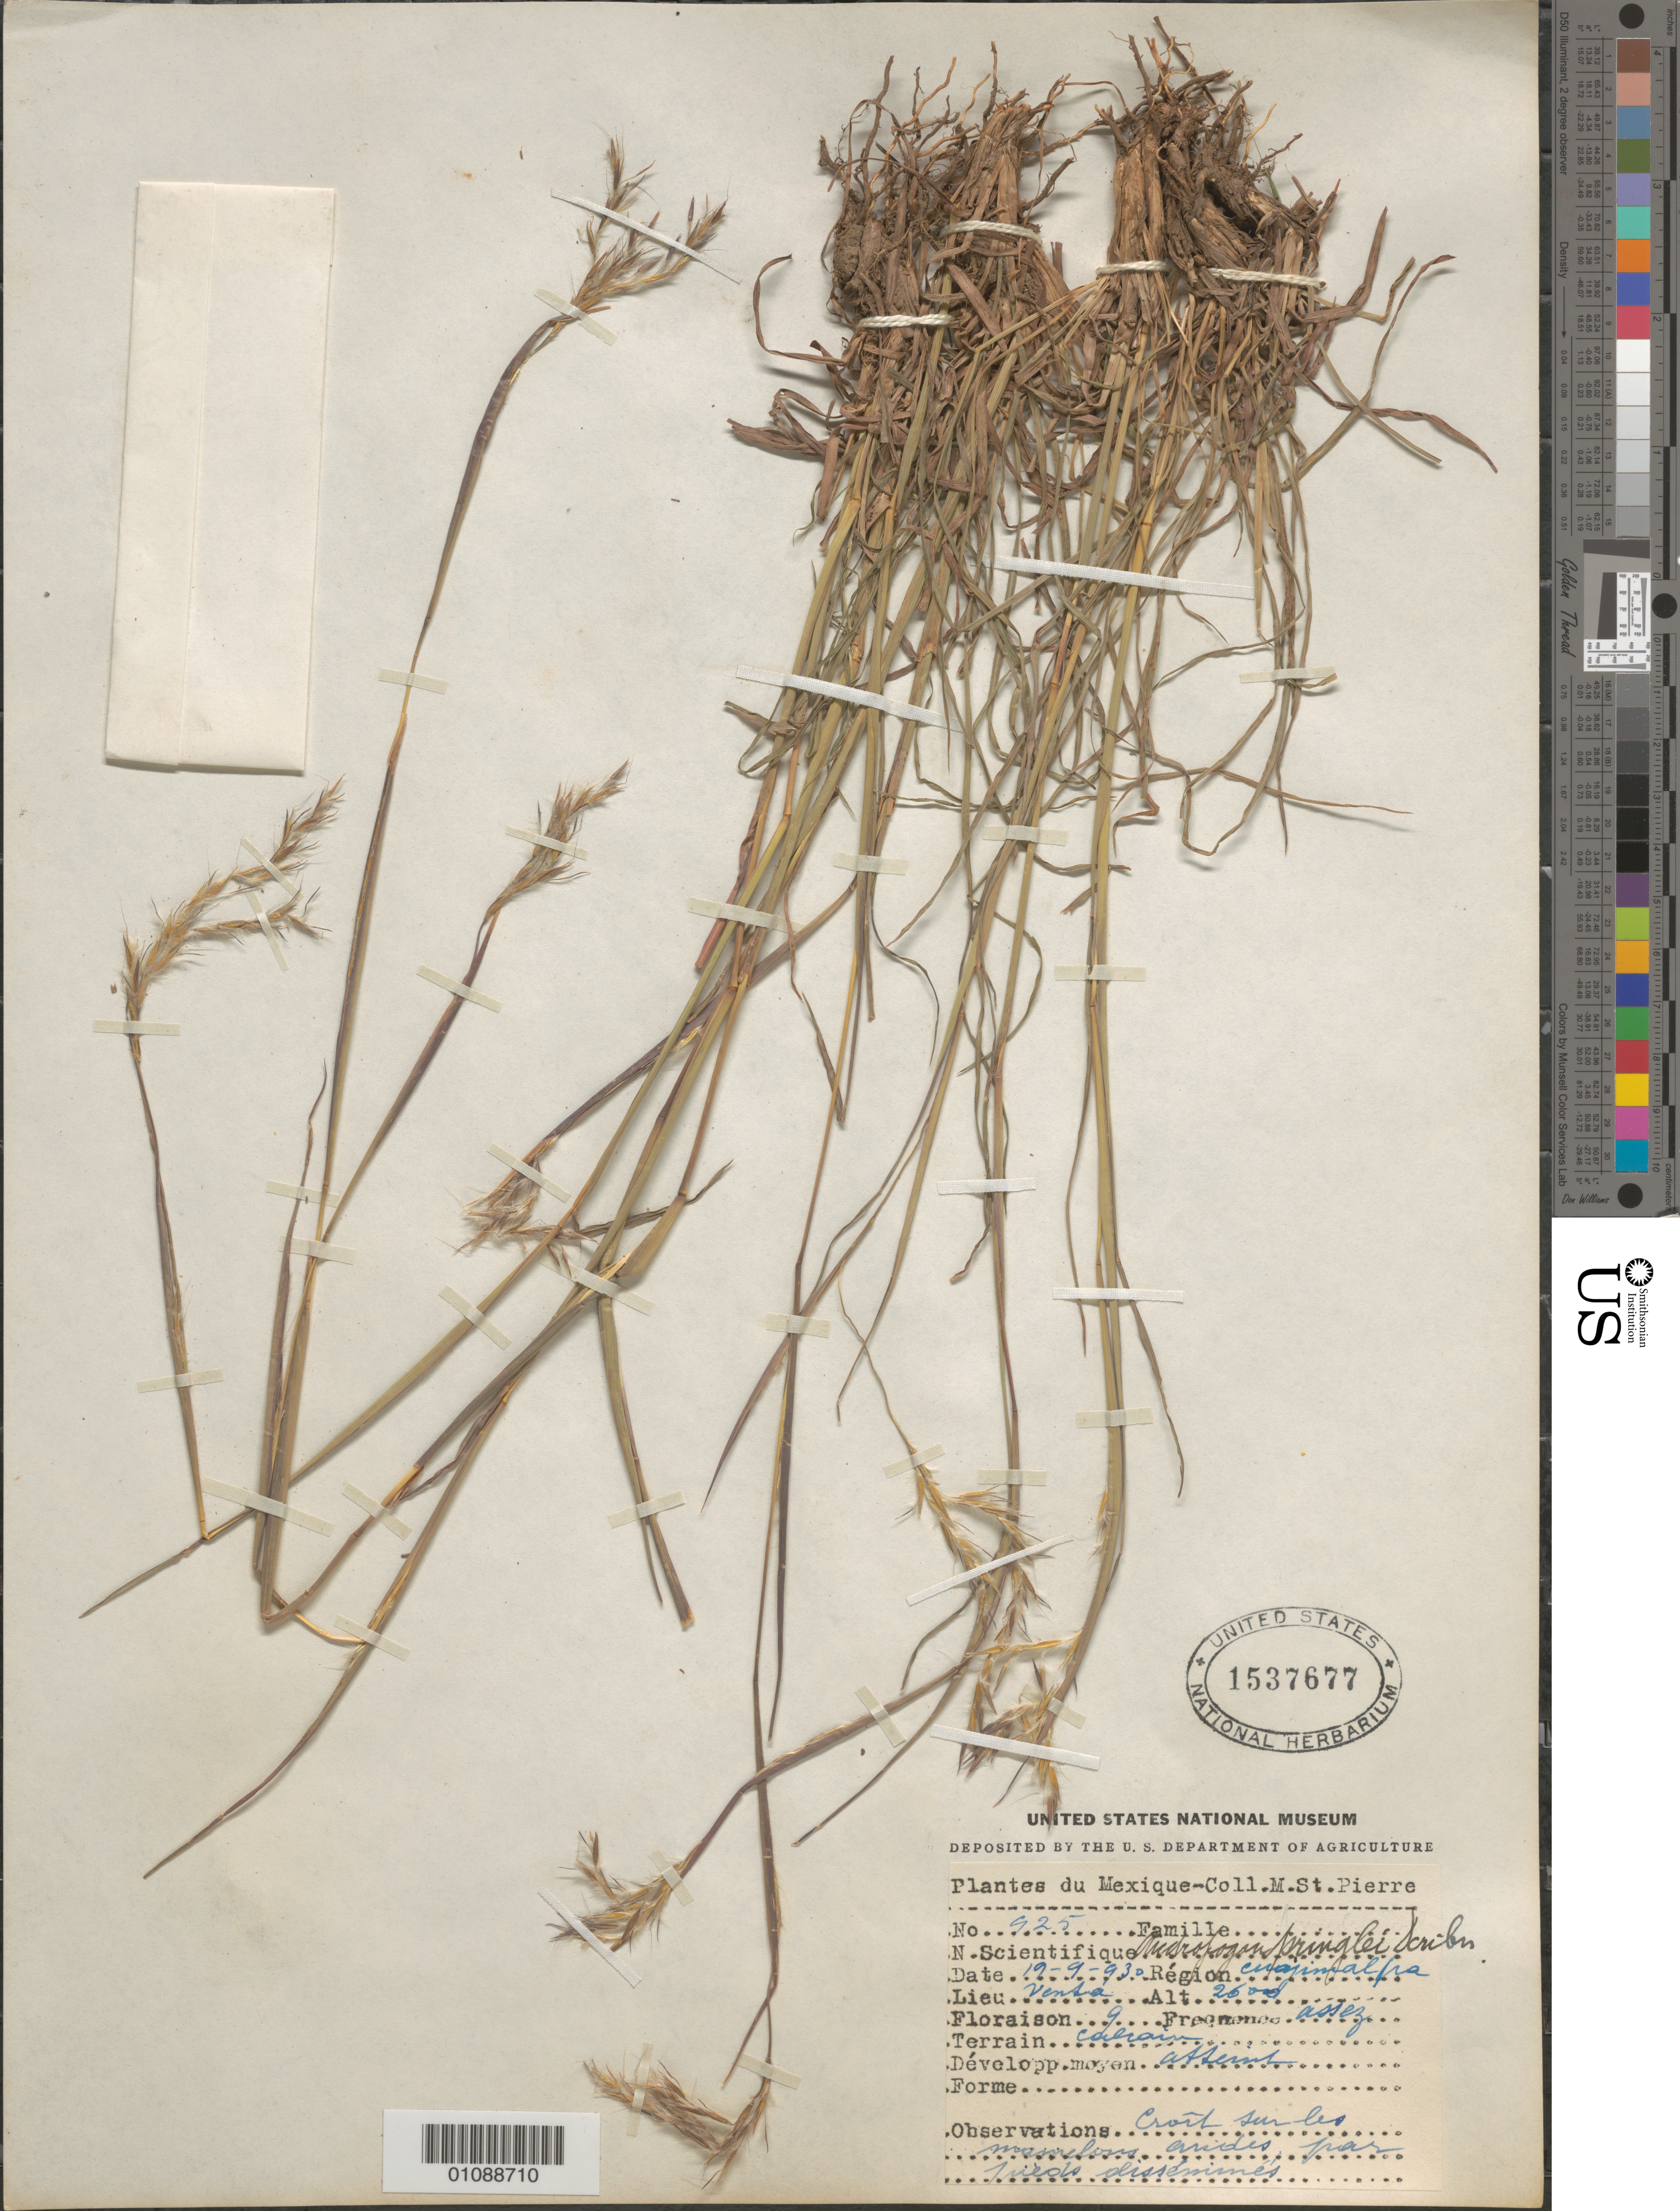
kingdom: Plantae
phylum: Tracheophyta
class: Liliopsida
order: Poales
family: Poaceae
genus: Andropogon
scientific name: Andropogon pringlei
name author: Scribn. & Merr.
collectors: M. Saint-Pierre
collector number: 925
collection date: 1930-09-19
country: Mexico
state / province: Distrito Federal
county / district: Cuajimalpa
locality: Venta, Cuajimalpa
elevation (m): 2600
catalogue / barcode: US 1537677